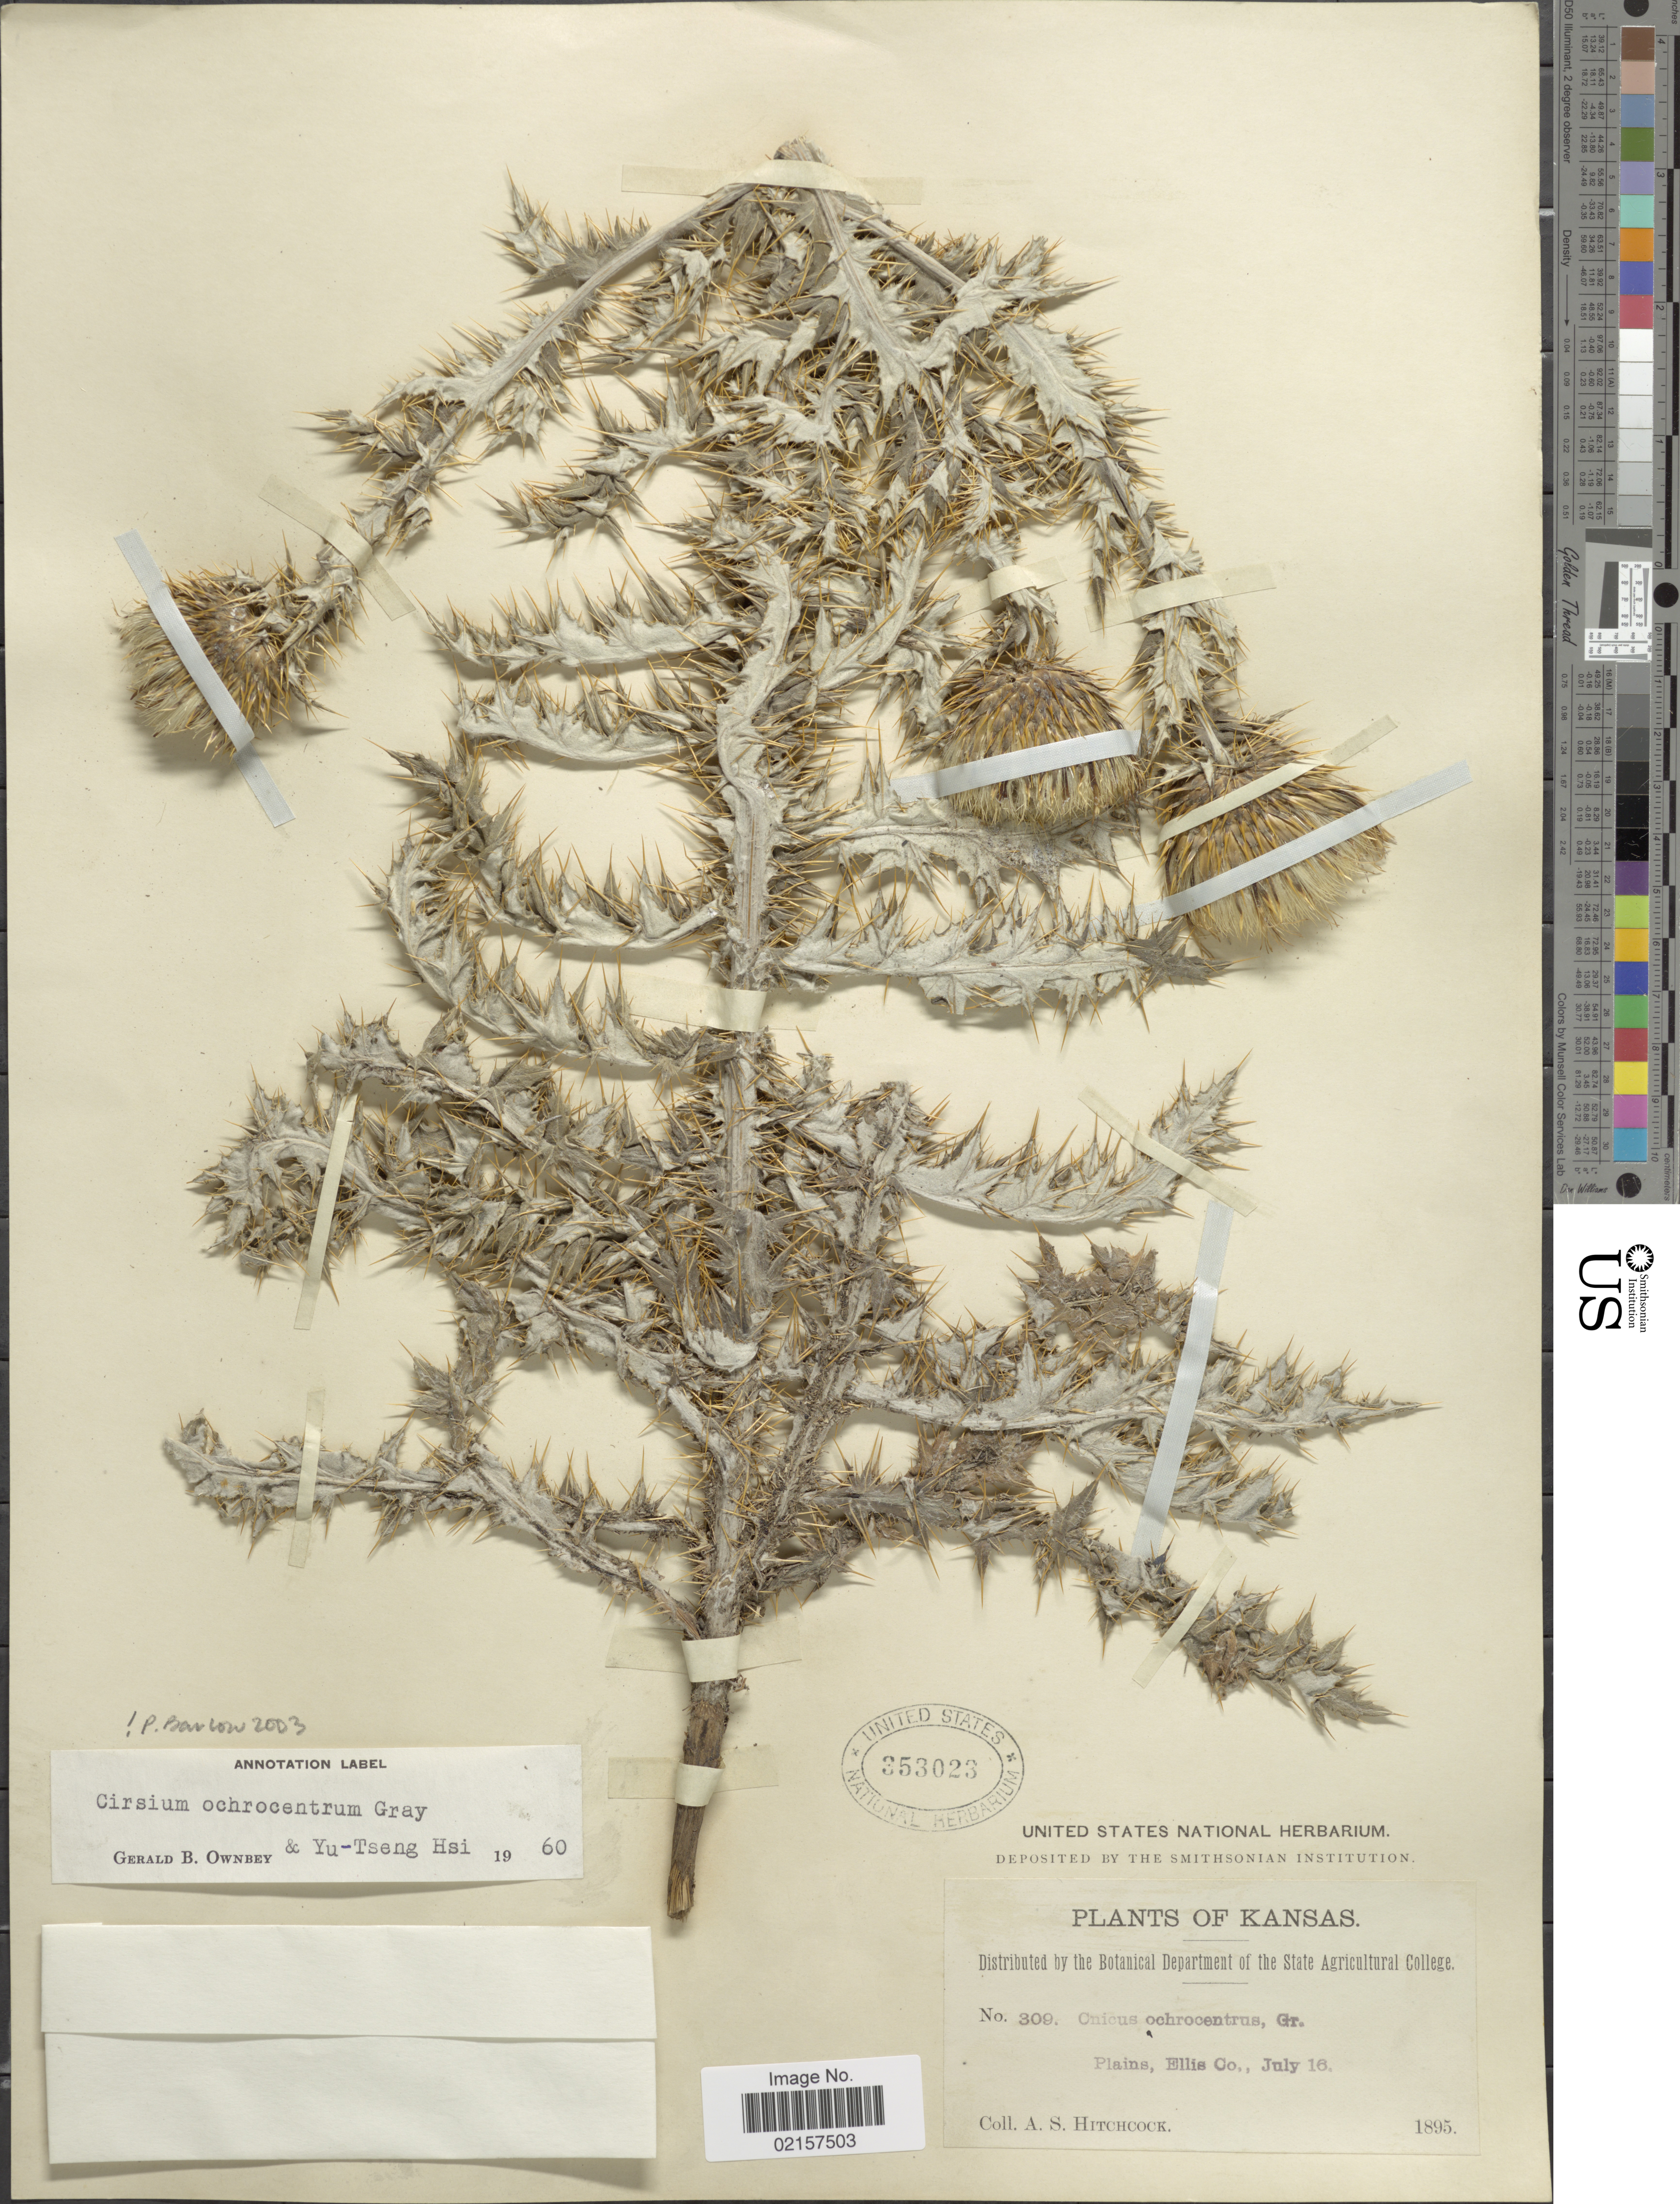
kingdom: Plantae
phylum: Tracheophyta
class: Magnoliopsida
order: Asterales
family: Asteraceae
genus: Cirsium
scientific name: Cirsium ochrocentrum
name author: A. Gray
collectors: A. S. Hitchcock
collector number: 309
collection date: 1895-07-16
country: United States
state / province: Kansas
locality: Plains, Ellis Co.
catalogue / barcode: US 353023